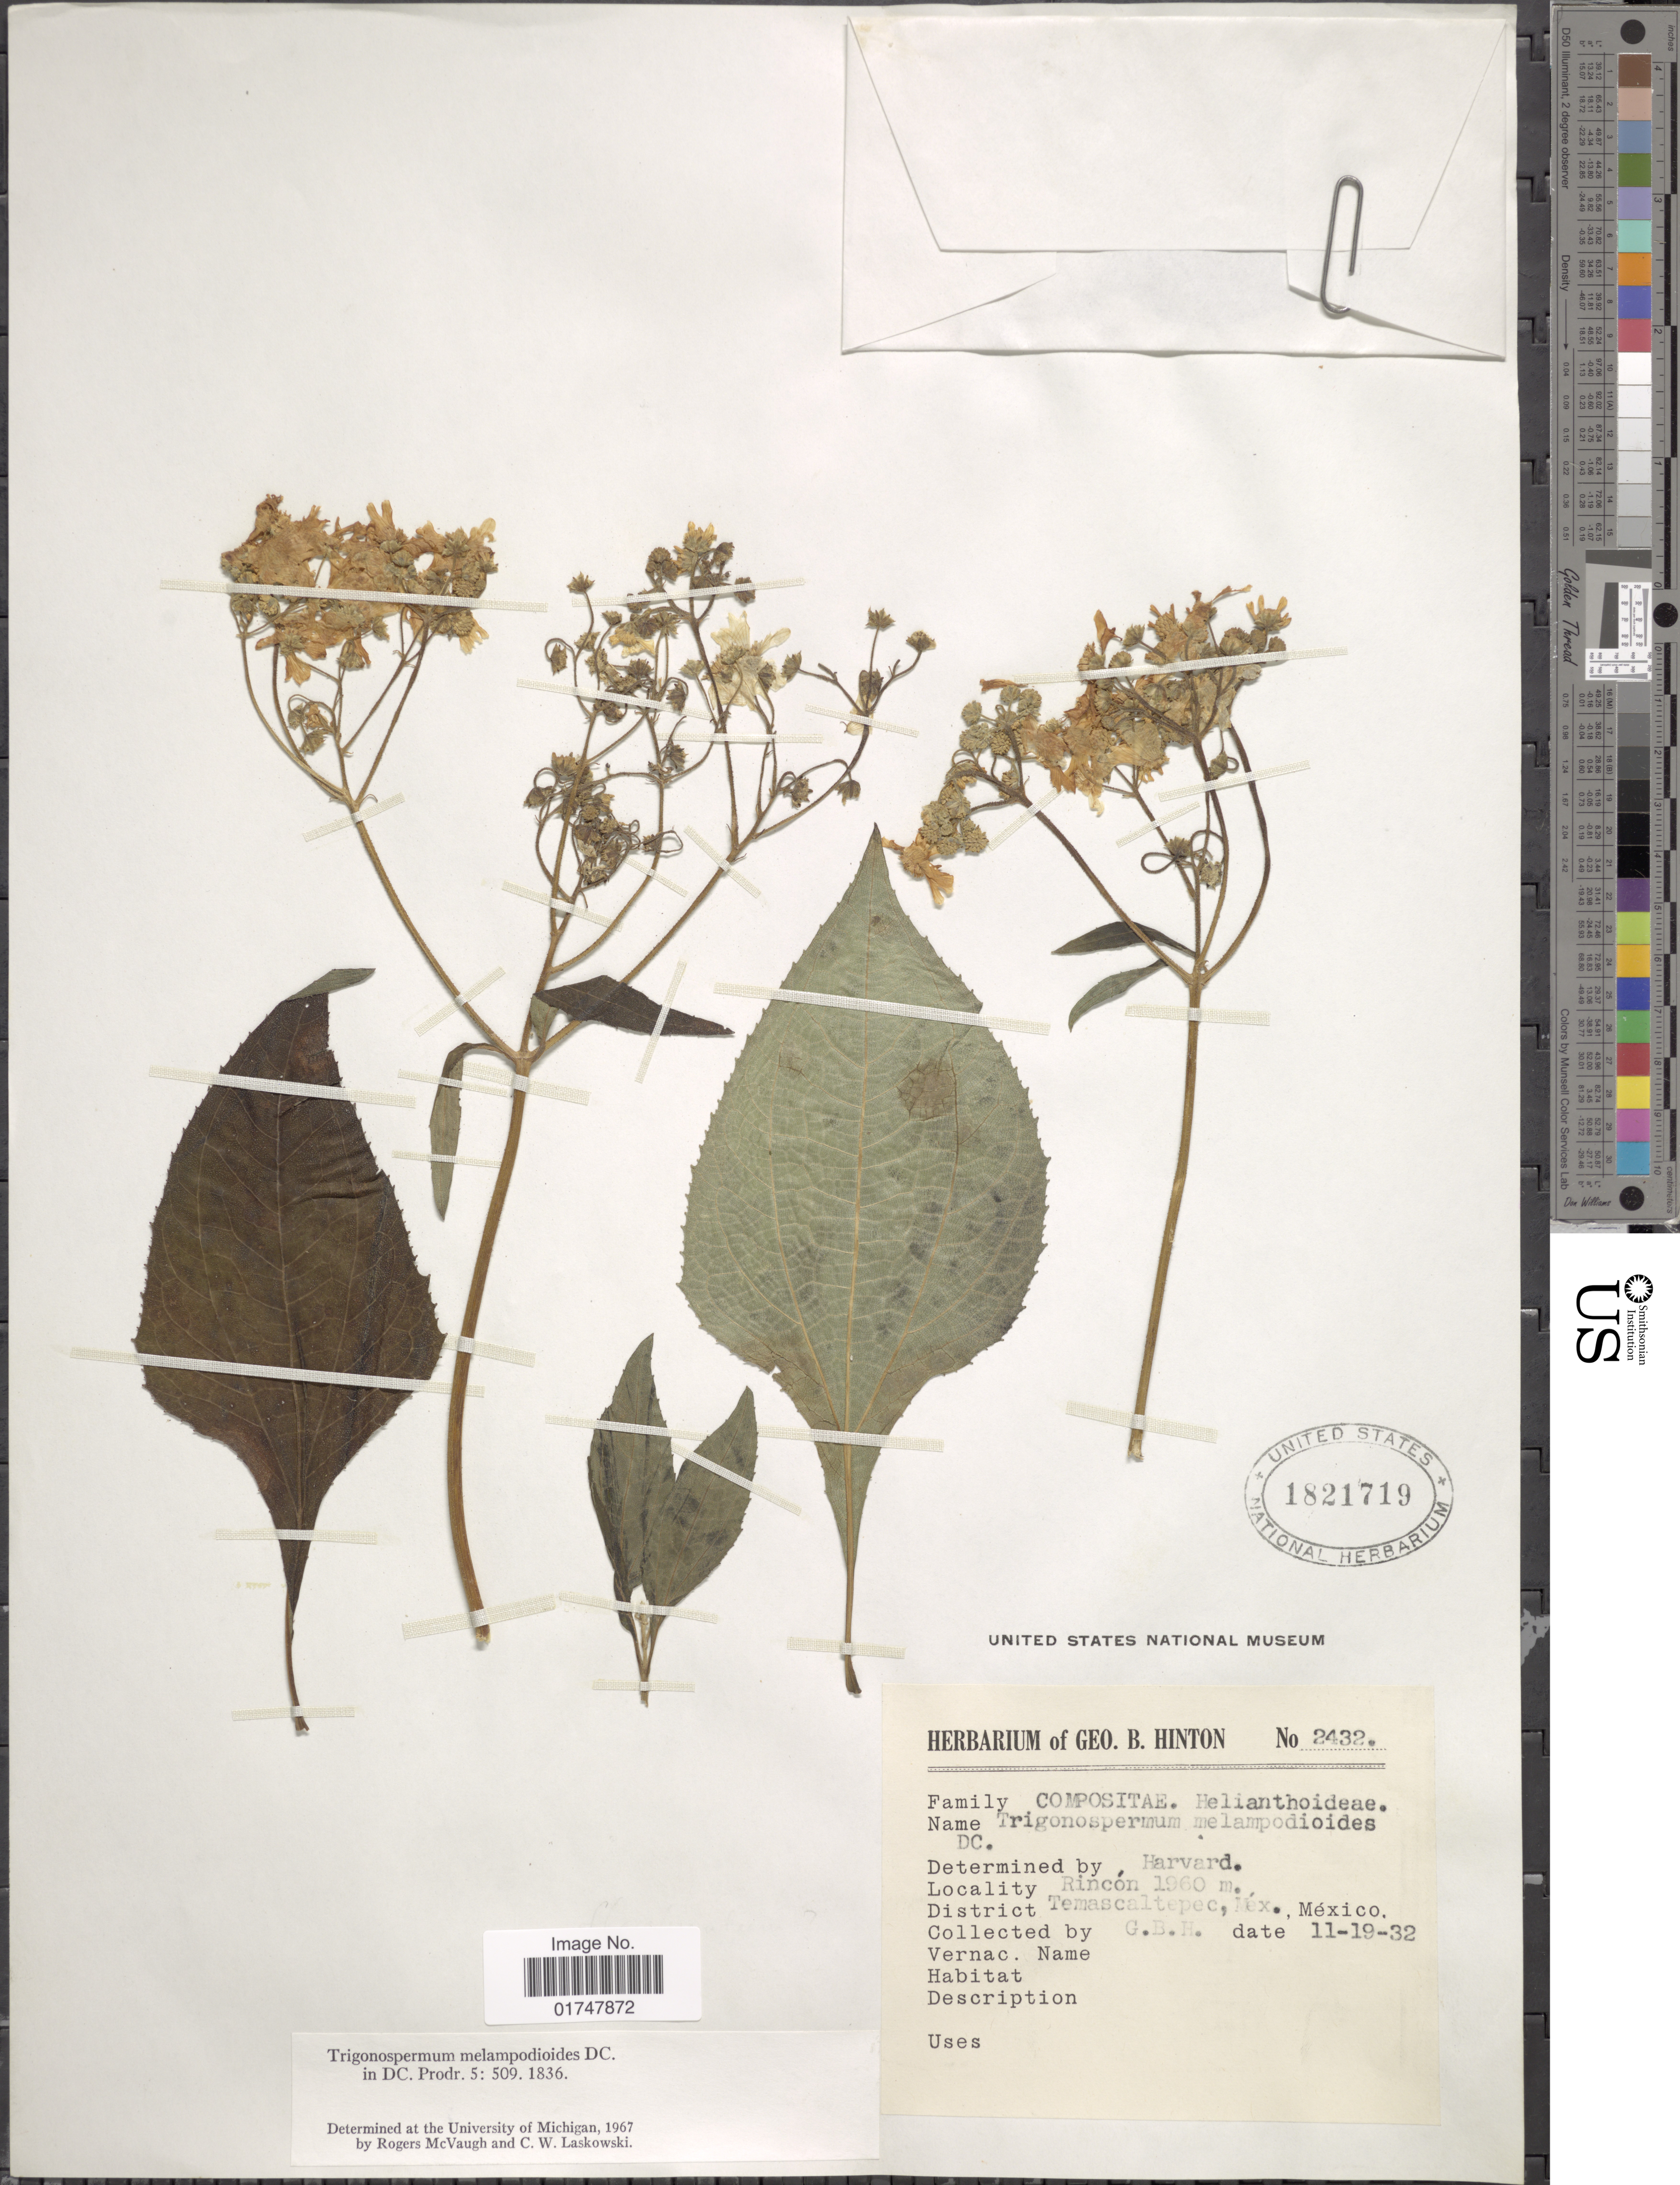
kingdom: Plantae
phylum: Tracheophyta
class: Magnoliopsida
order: Asterales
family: Asteraceae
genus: Trigonospermum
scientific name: Trigonospermum melampodioides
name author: DC.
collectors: G. B. Hinton & et al.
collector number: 2432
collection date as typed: Transcribed d/m/y: 19/11/32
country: Mexico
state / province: México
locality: Rincon, Temascaltepec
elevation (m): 1960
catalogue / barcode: US 1821719